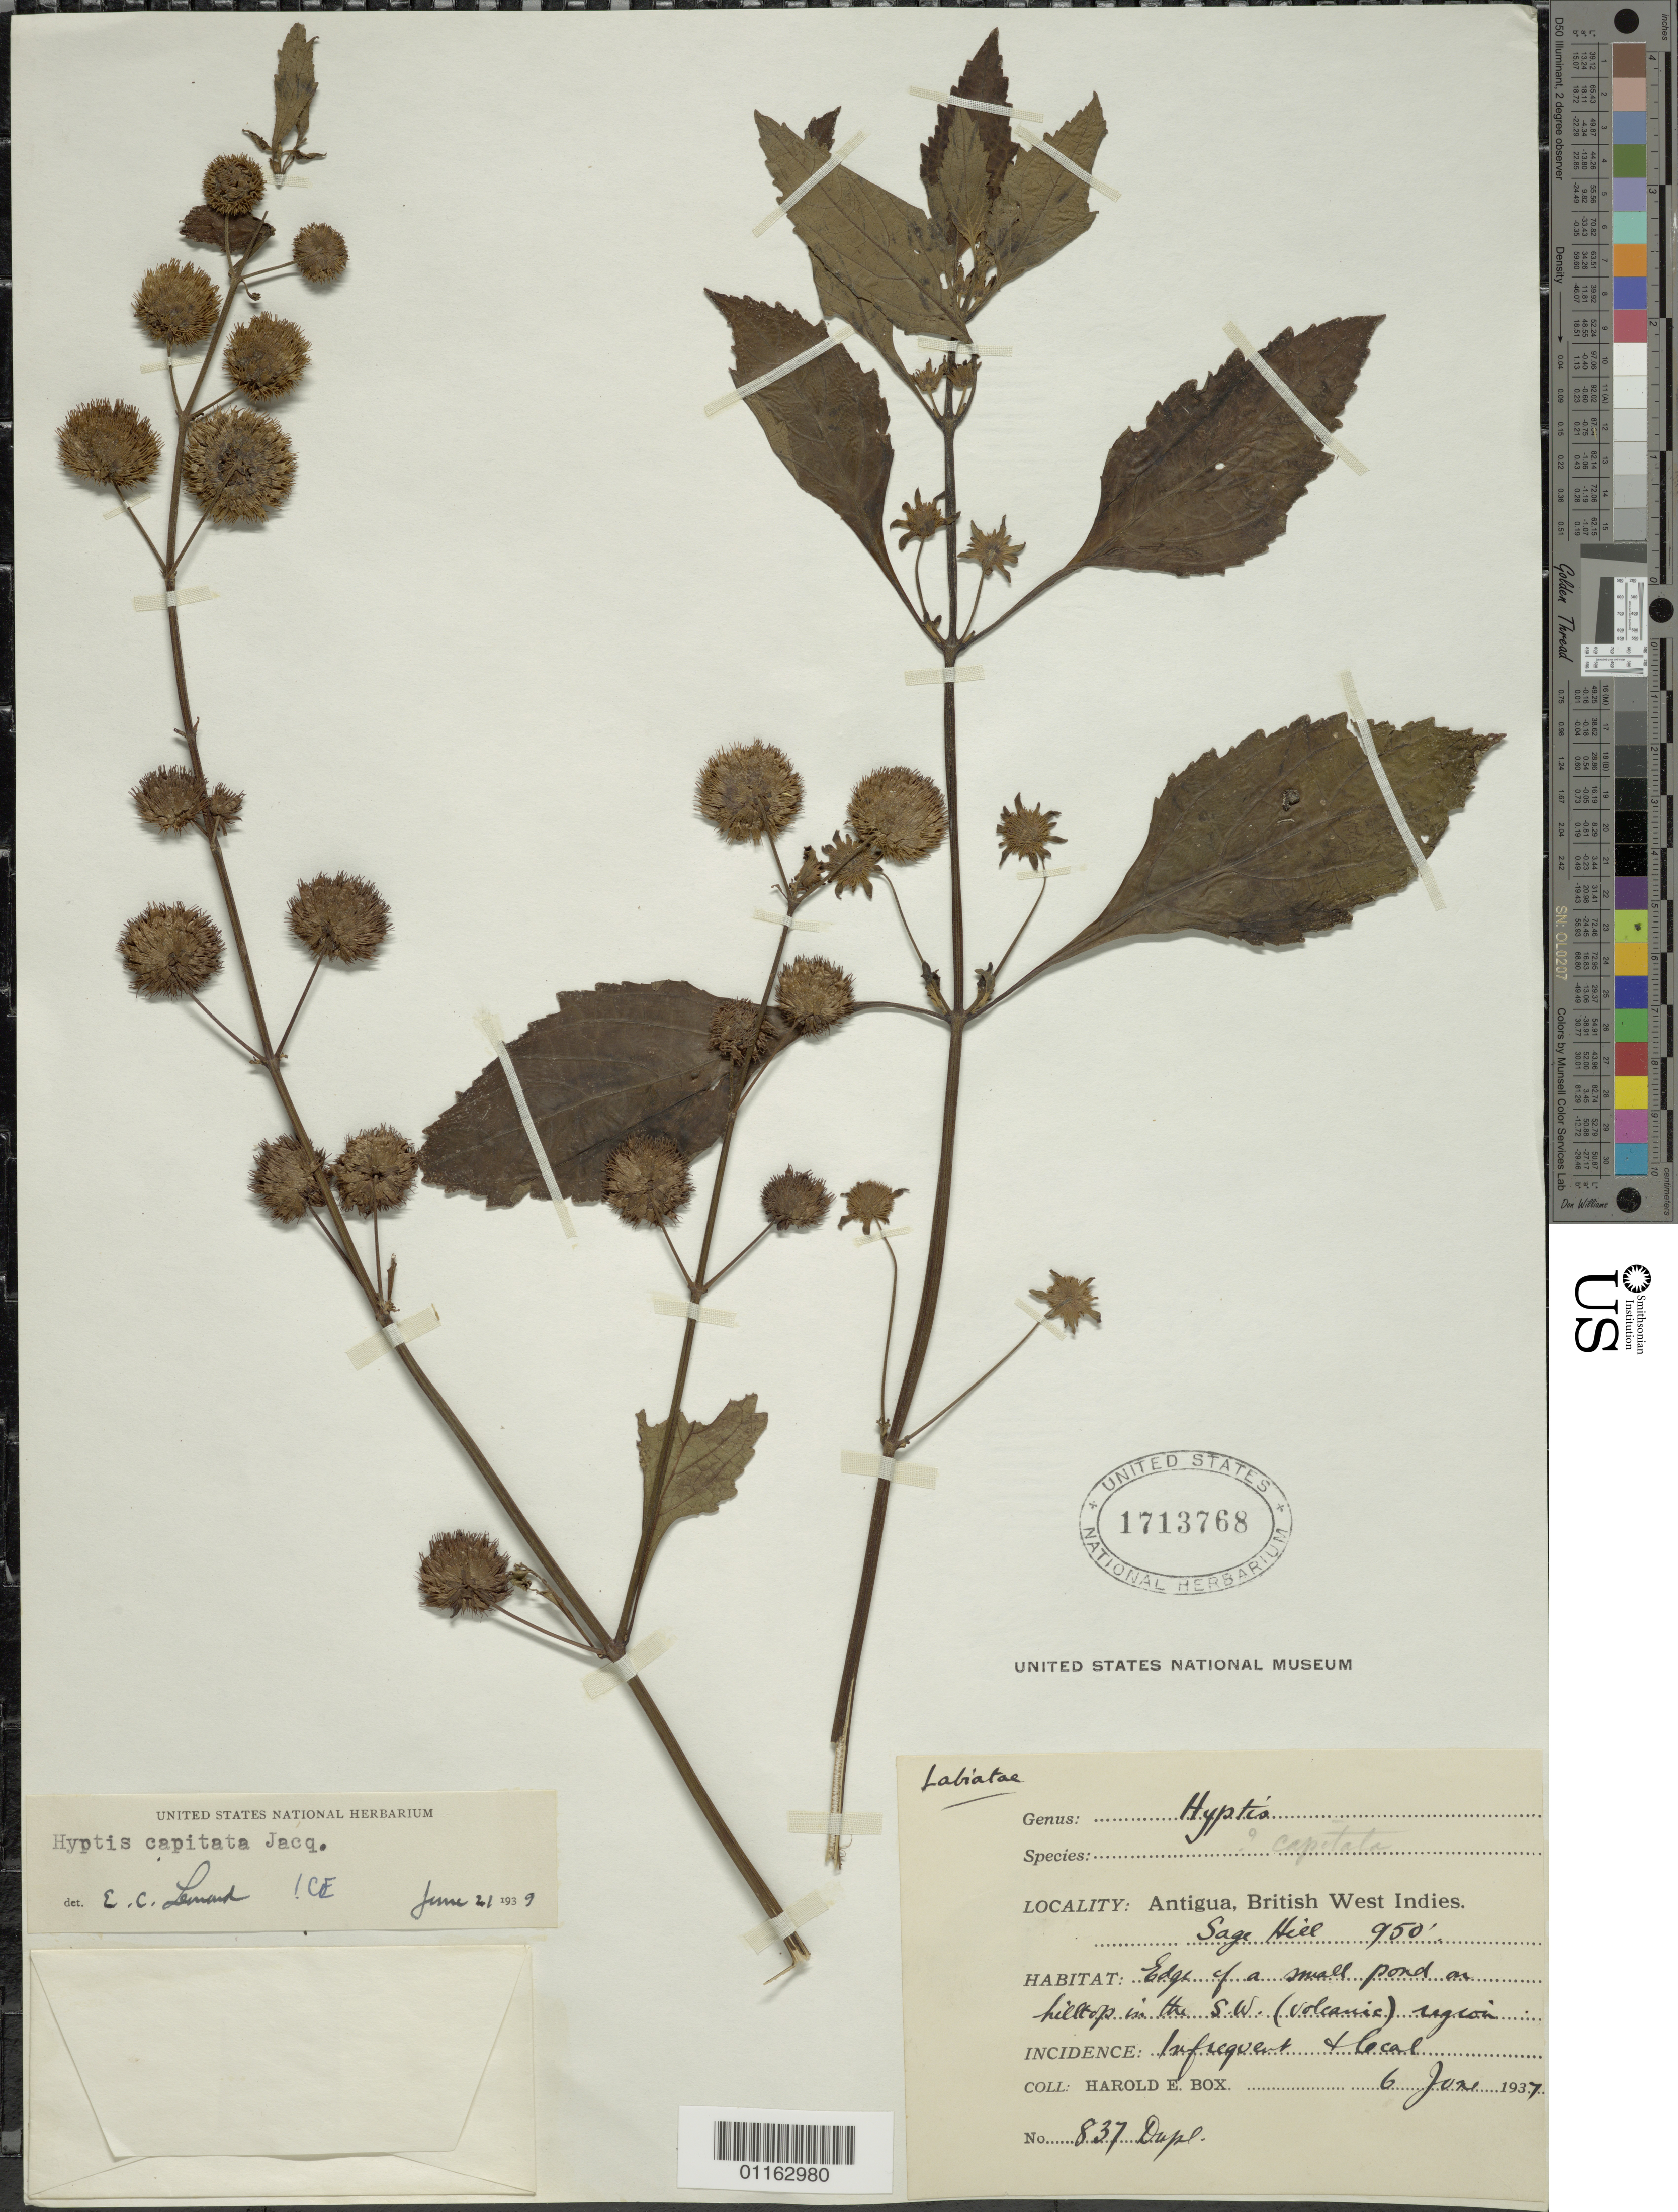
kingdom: Plantae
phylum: Tracheophyta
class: Magnoliopsida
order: Lamiales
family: Lamiaceae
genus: Hyptis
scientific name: Hyptis capitata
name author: Jacq.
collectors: H. E. Box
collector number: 837 Dupl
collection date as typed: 06 Jun 1937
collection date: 1937-06-06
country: Antigua and Barbuda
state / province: Saint Mary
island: Antigua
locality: Sage Hill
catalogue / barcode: US 1713768